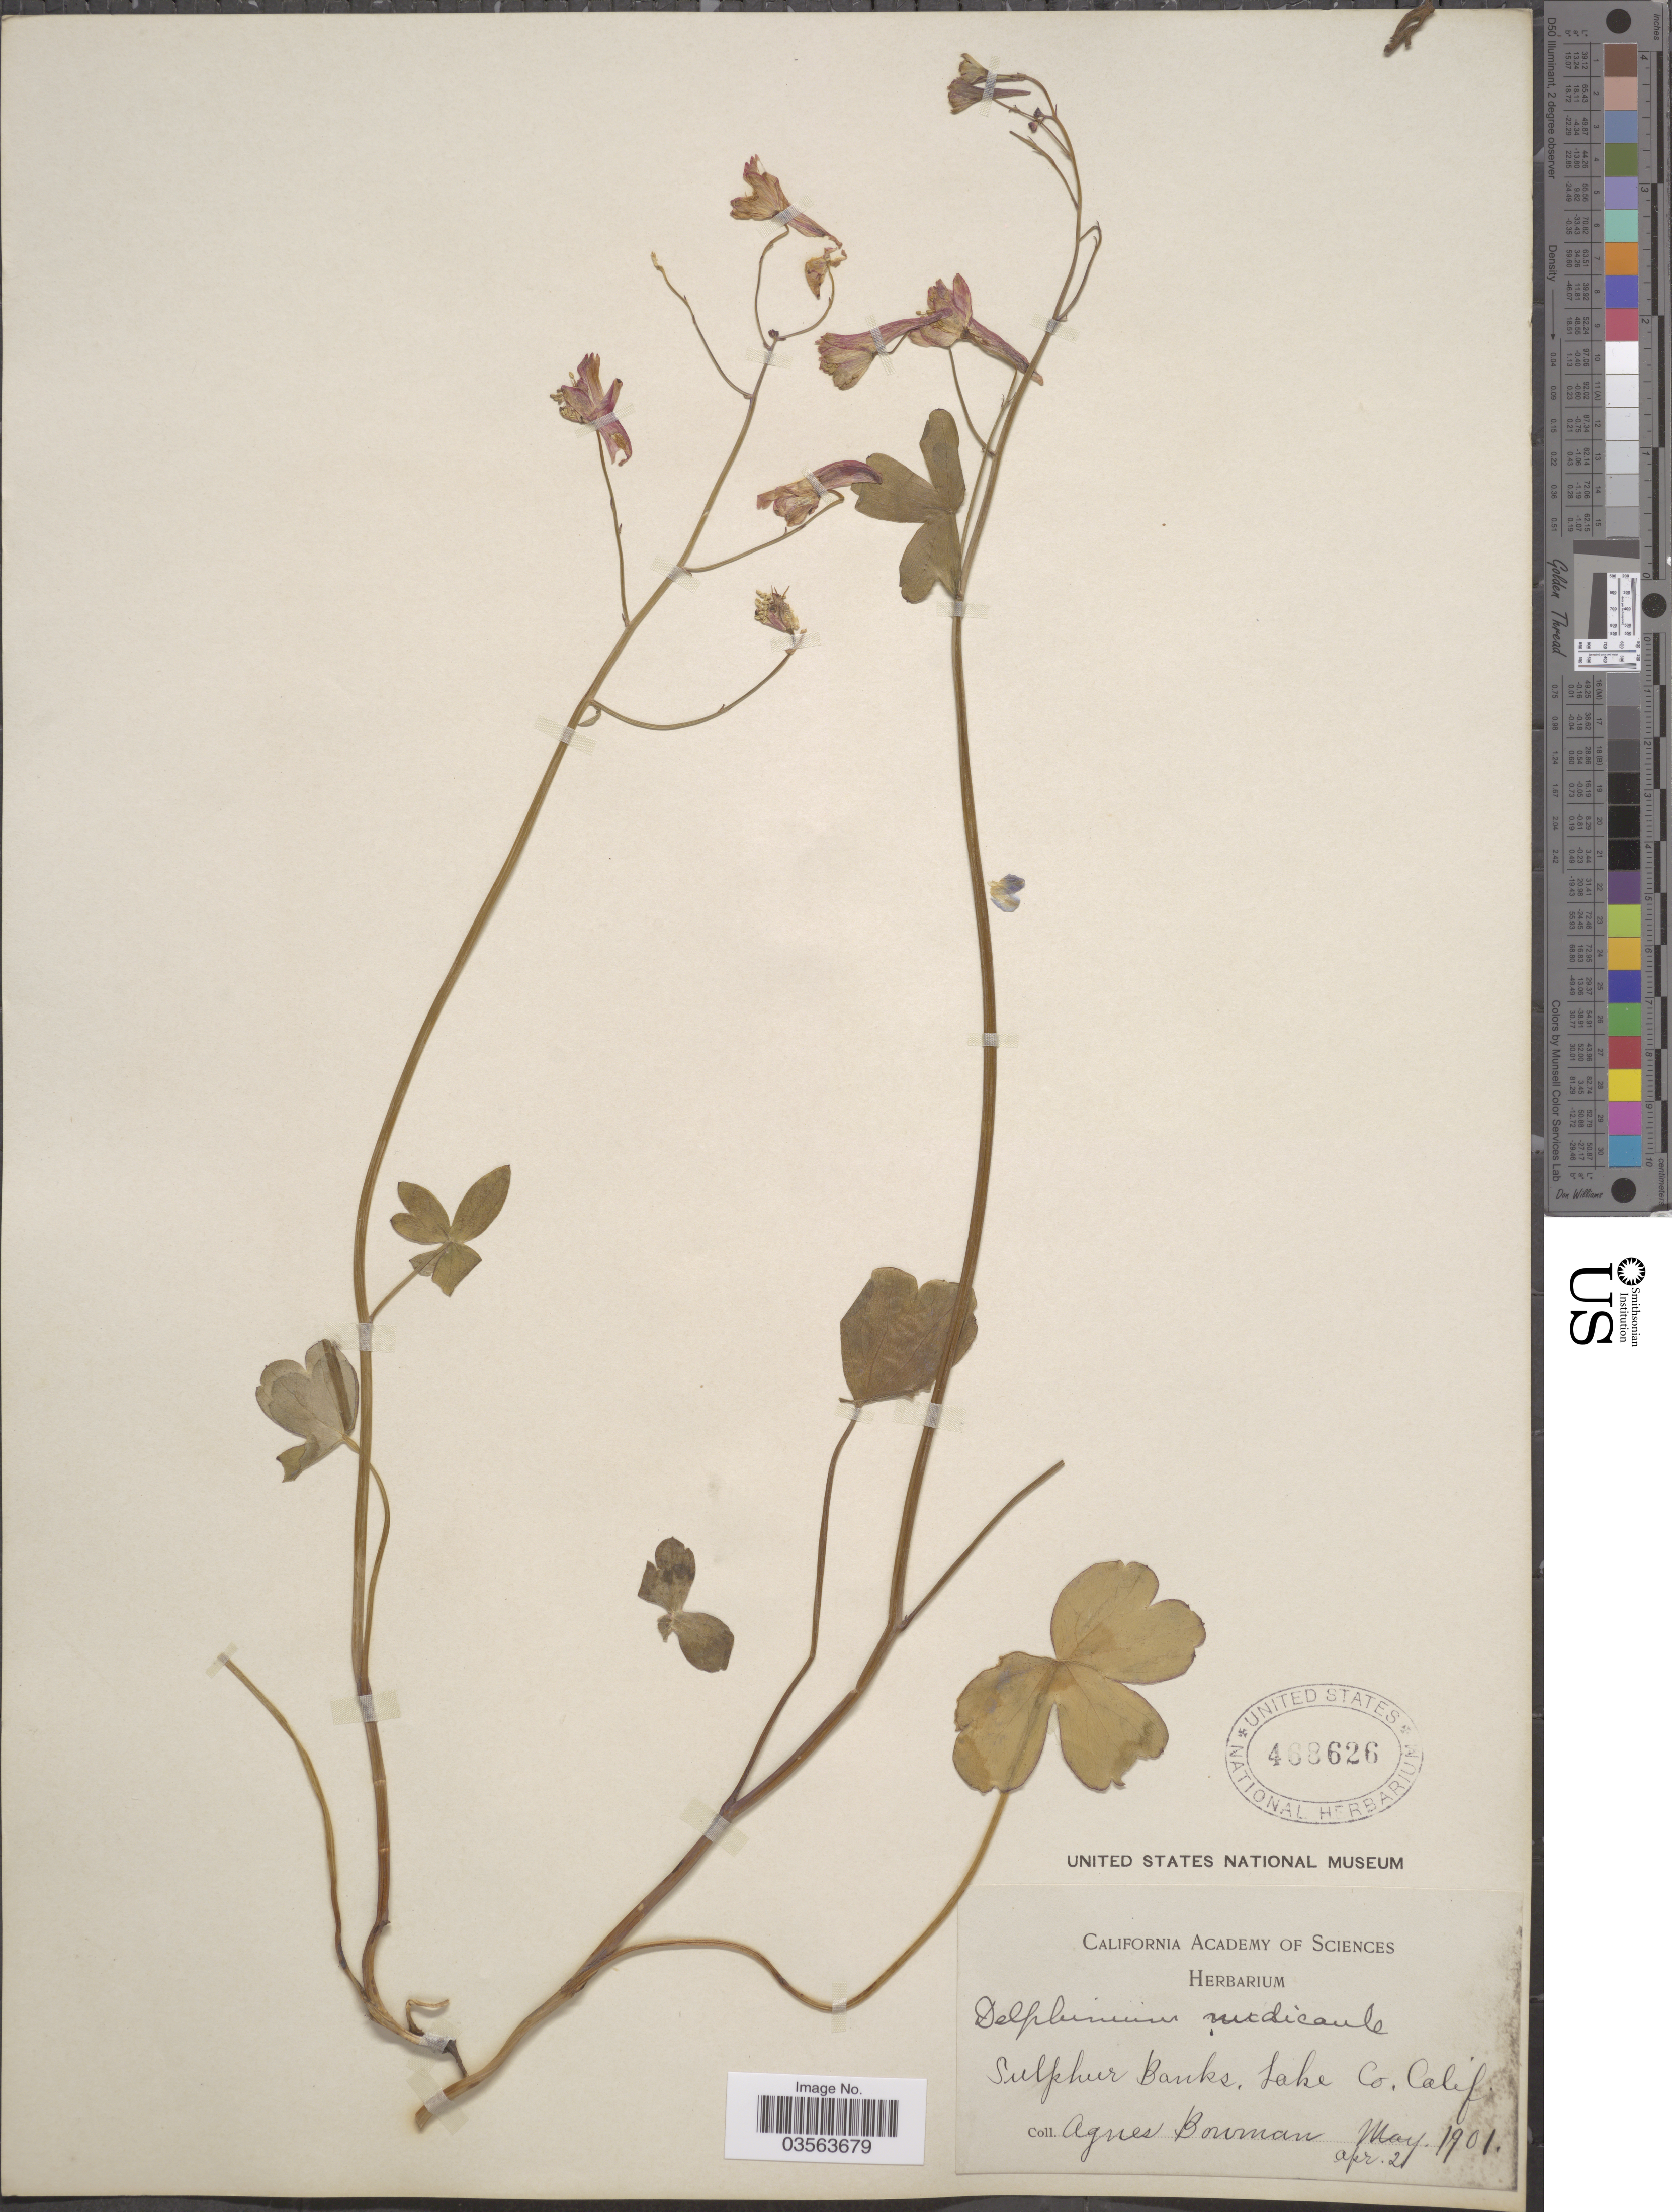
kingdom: Plantae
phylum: Tracheophyta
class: Magnoliopsida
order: Ranunculales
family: Ranunculaceae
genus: Delphinium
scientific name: Delphinium nudicaule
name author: Torr. & A. Gray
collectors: A. Bowman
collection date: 1901-04-02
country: United States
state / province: California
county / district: Lake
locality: Sulphur Banks, Lake Co.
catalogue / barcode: US 468626